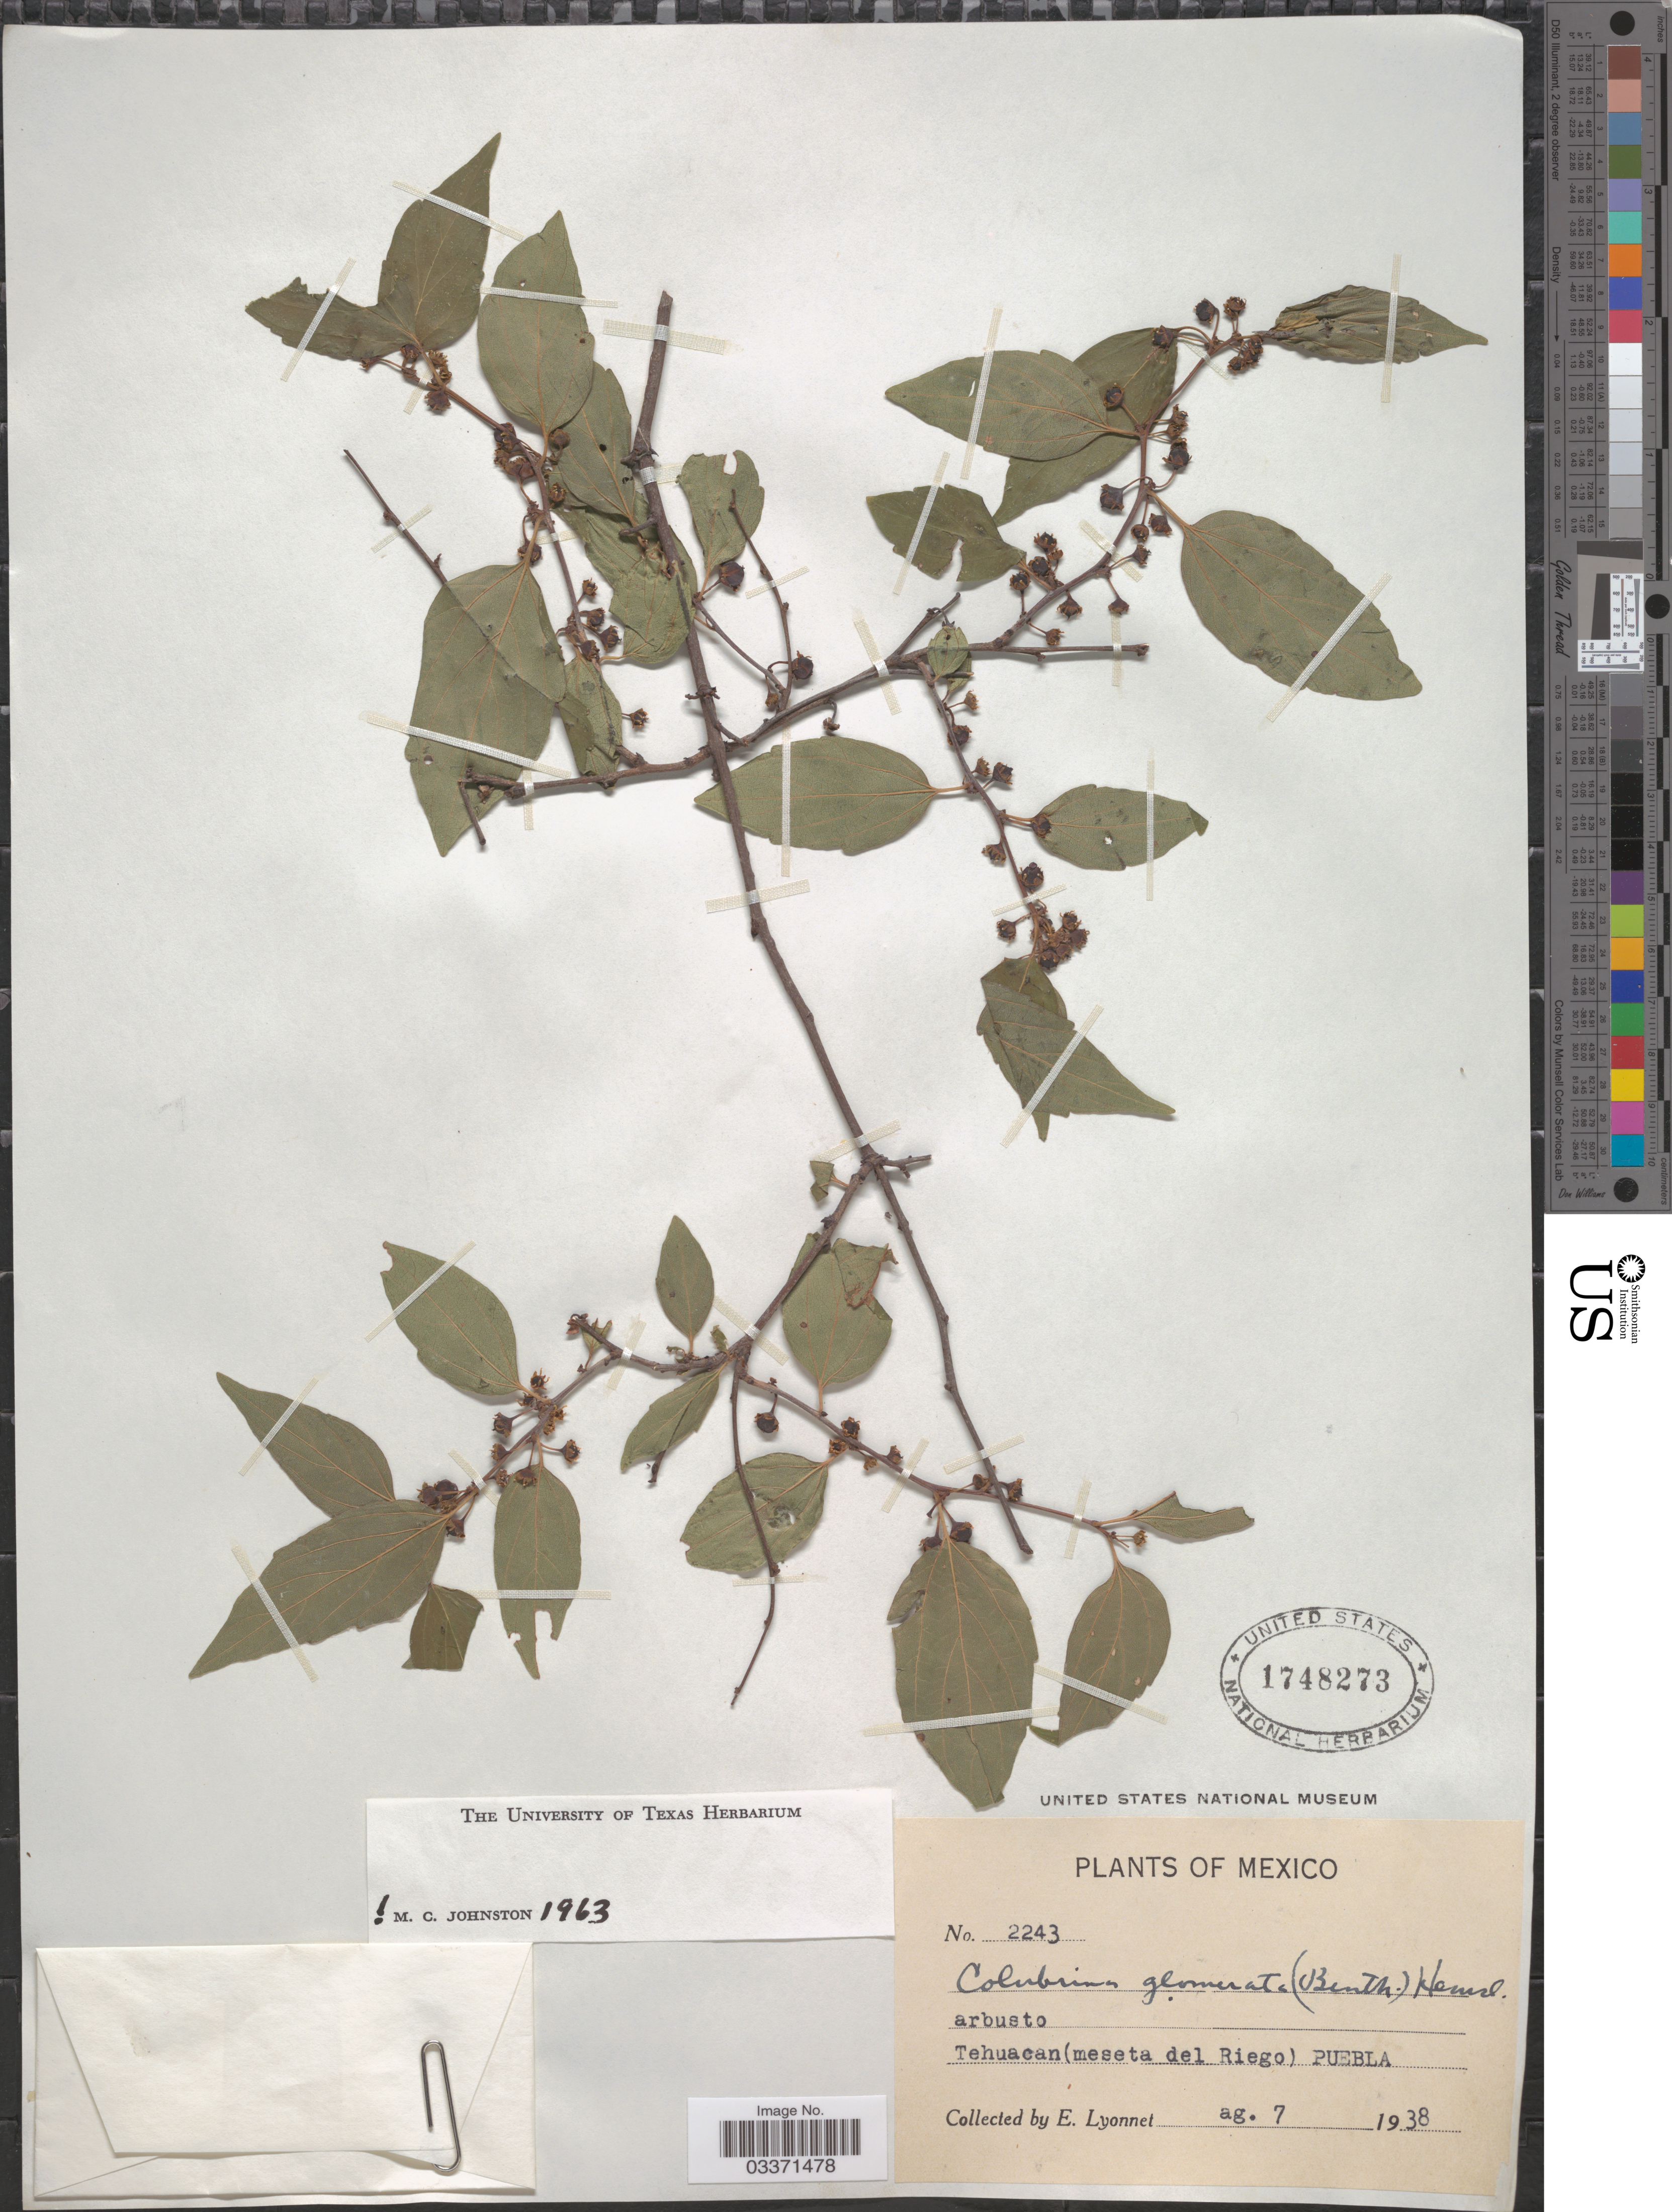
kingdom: Plantae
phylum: Tracheophyta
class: Magnoliopsida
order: Rosales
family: Rhamnaceae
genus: Colubrina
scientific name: Colubrina glabra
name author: S. Watson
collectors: E. Lyonnet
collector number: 2243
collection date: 1938-08-07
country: Mexico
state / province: Puebla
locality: Tehuacan (meseta del Riego).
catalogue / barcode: US 1748273